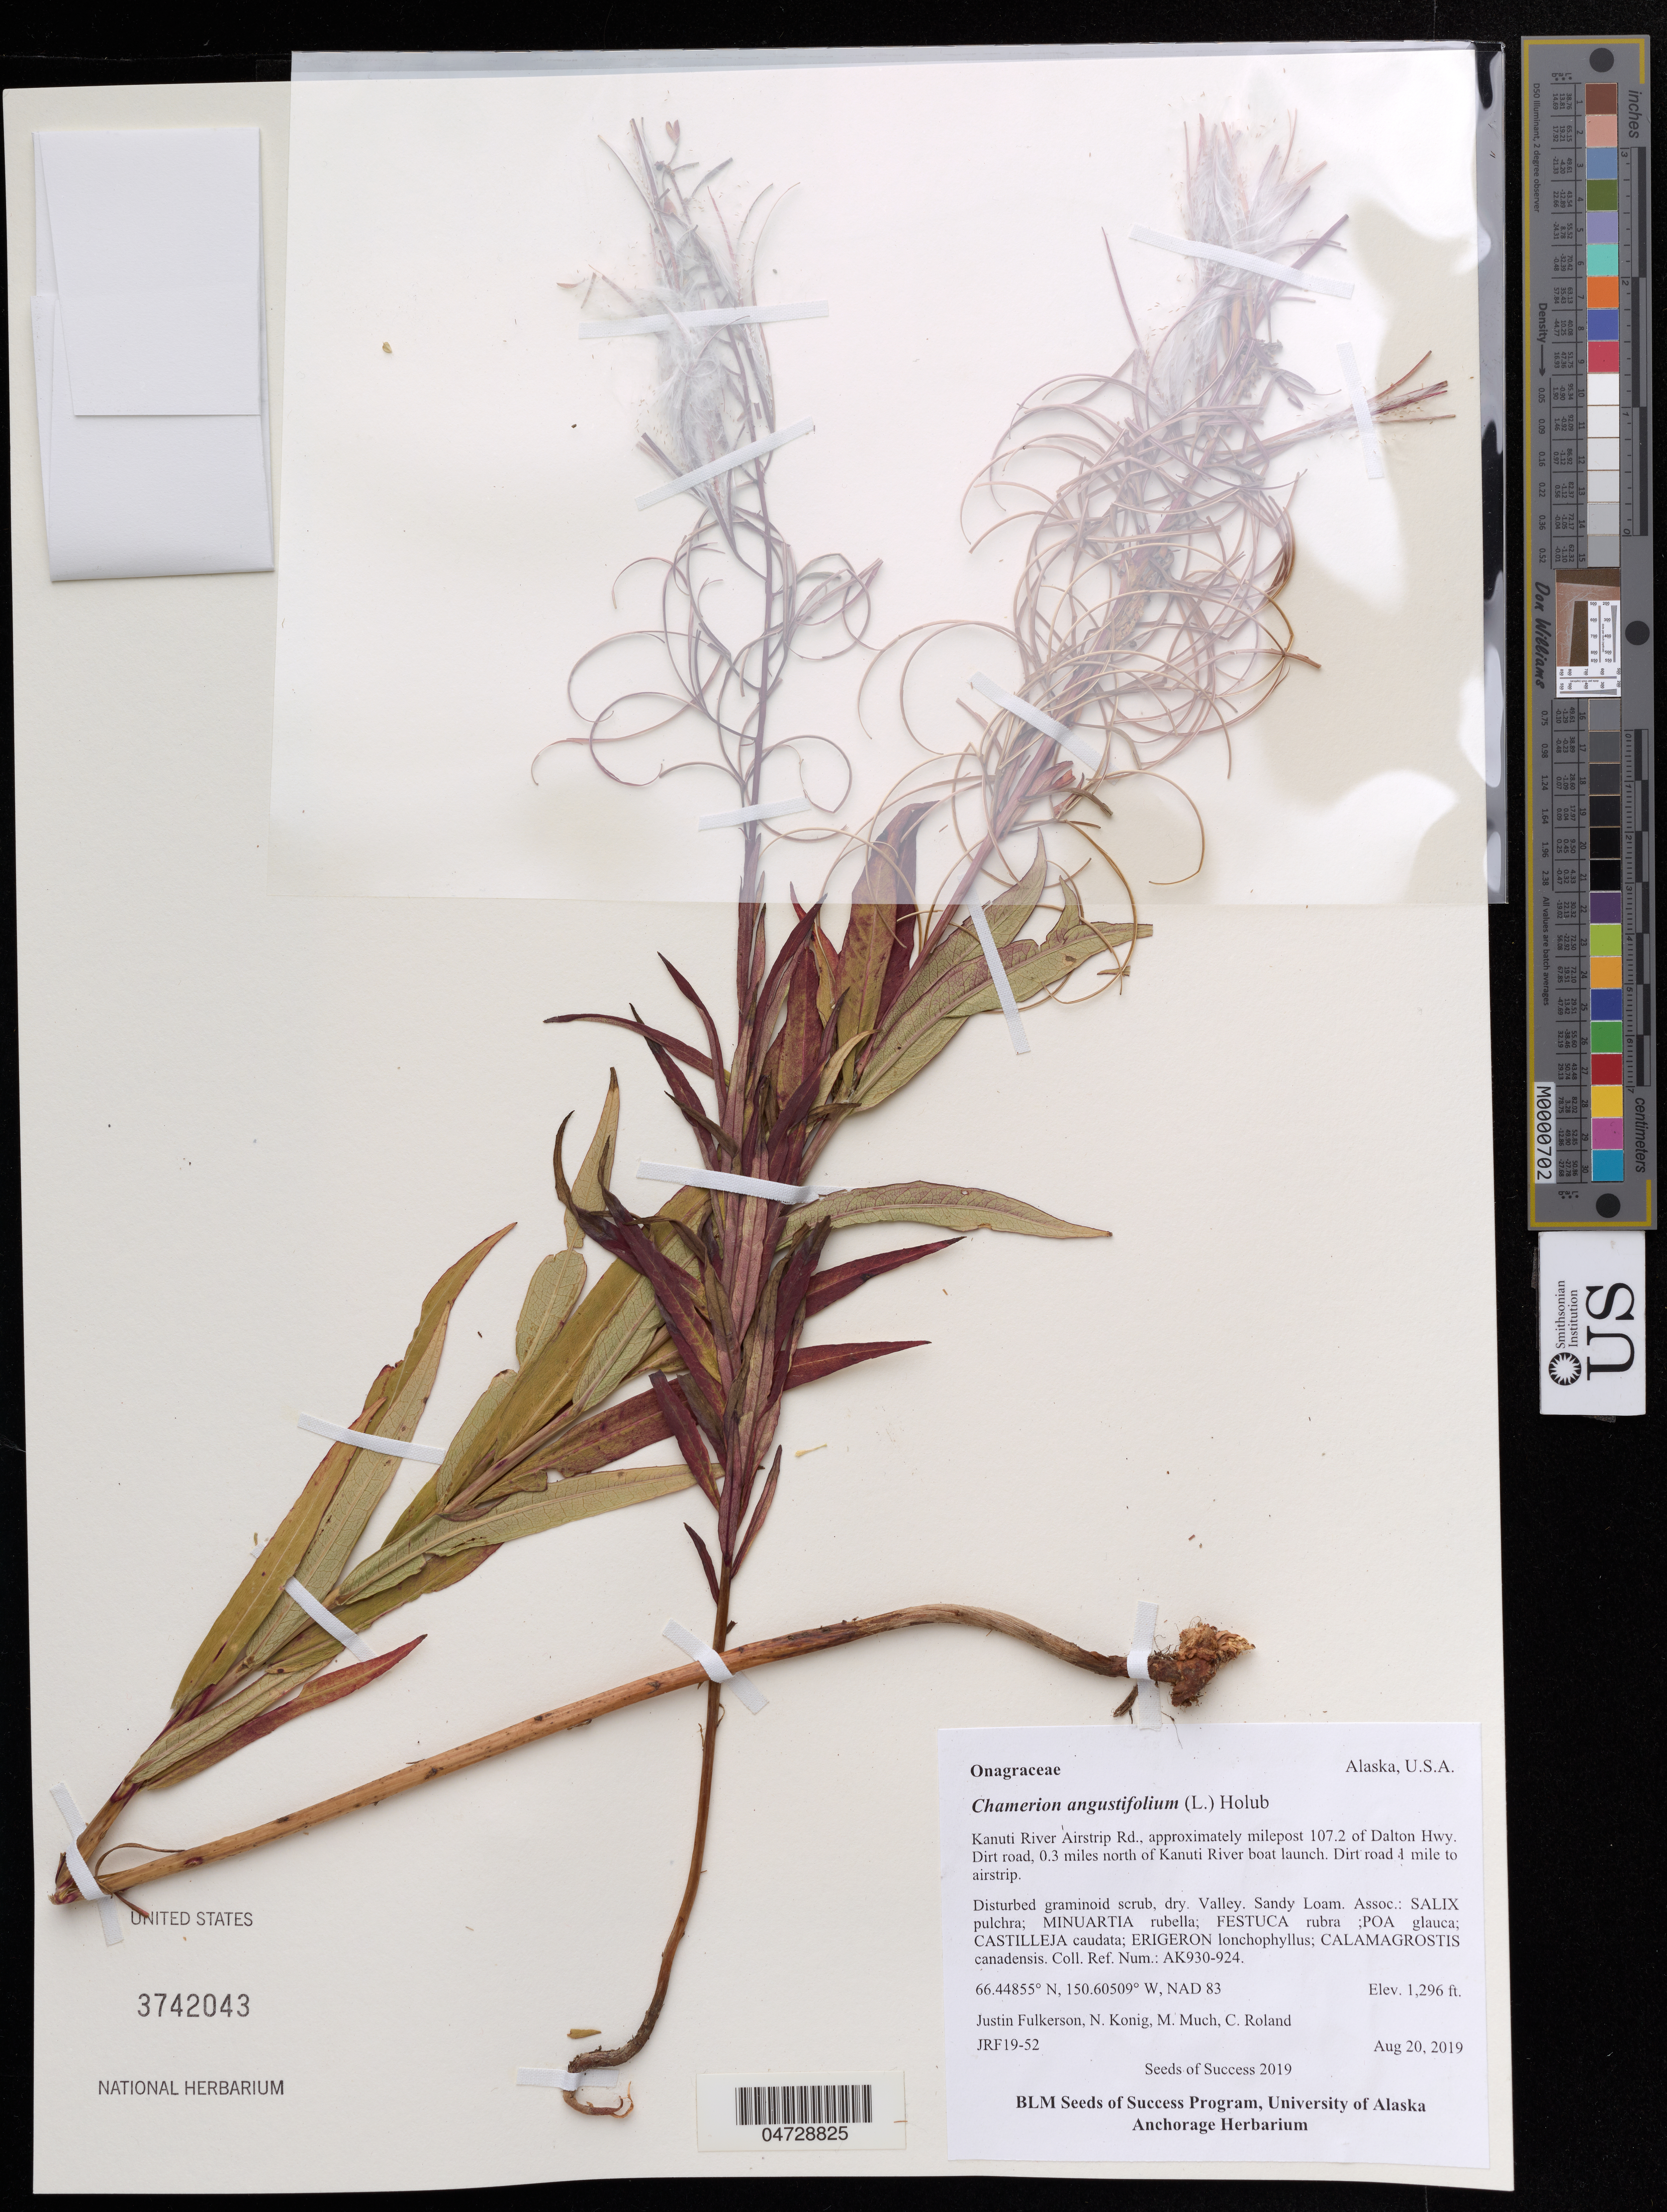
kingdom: Plantae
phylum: Tracheophyta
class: Magnoliopsida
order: Myrtales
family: Onagraceae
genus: Chamerion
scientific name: Chamerion angustifolium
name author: (L.) Holub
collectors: J. Fulkerson, N. Konig & C. Roland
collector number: JRF19-52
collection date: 2019-08-20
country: United States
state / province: Alaska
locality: Kanuti River Airstrip Rd., approximately milepost 107.2 of Dalton Hwy. Dirt road, 0.3 miles north of Kanuti River boat launch. Dirt road 1 mile to airstrip.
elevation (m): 395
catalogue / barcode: US 3742043